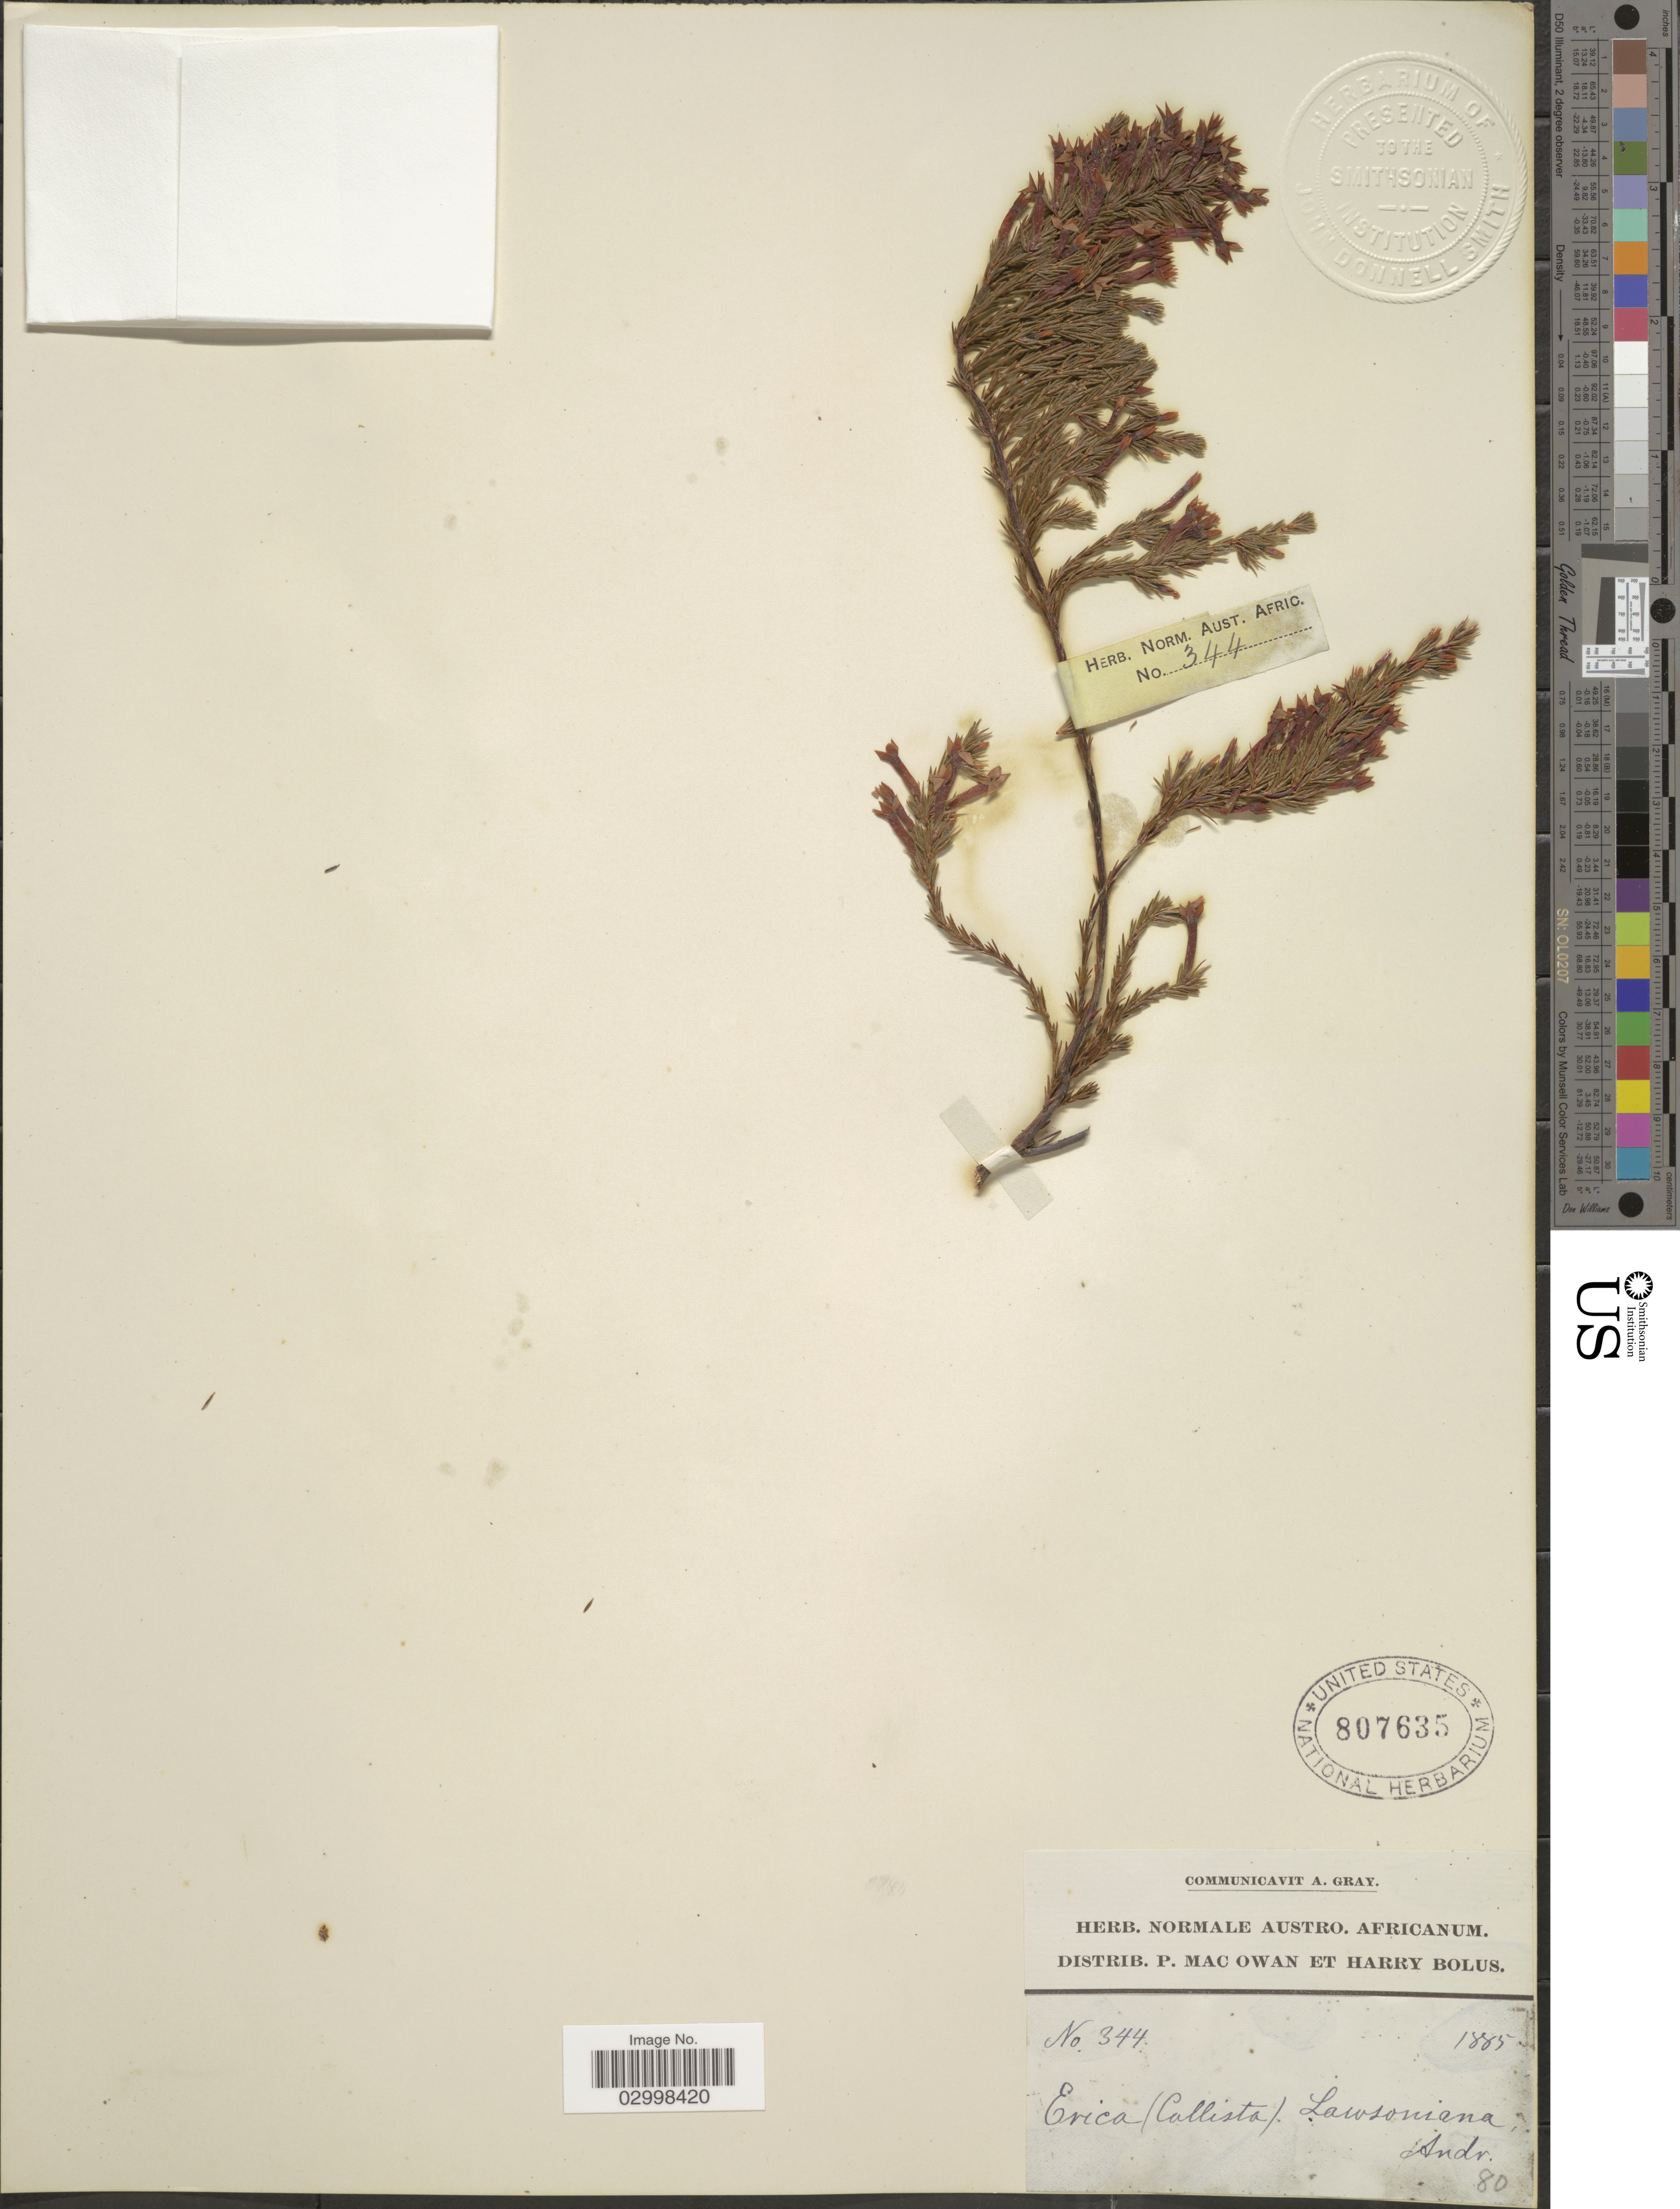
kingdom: Plantae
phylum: Tracheophyta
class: Magnoliopsida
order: Ericales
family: Ericaceae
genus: Erica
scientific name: Erica lawsonia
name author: Andrews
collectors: P. MacOwan & H. Bolus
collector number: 344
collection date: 1885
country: South Africa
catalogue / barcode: US 807635